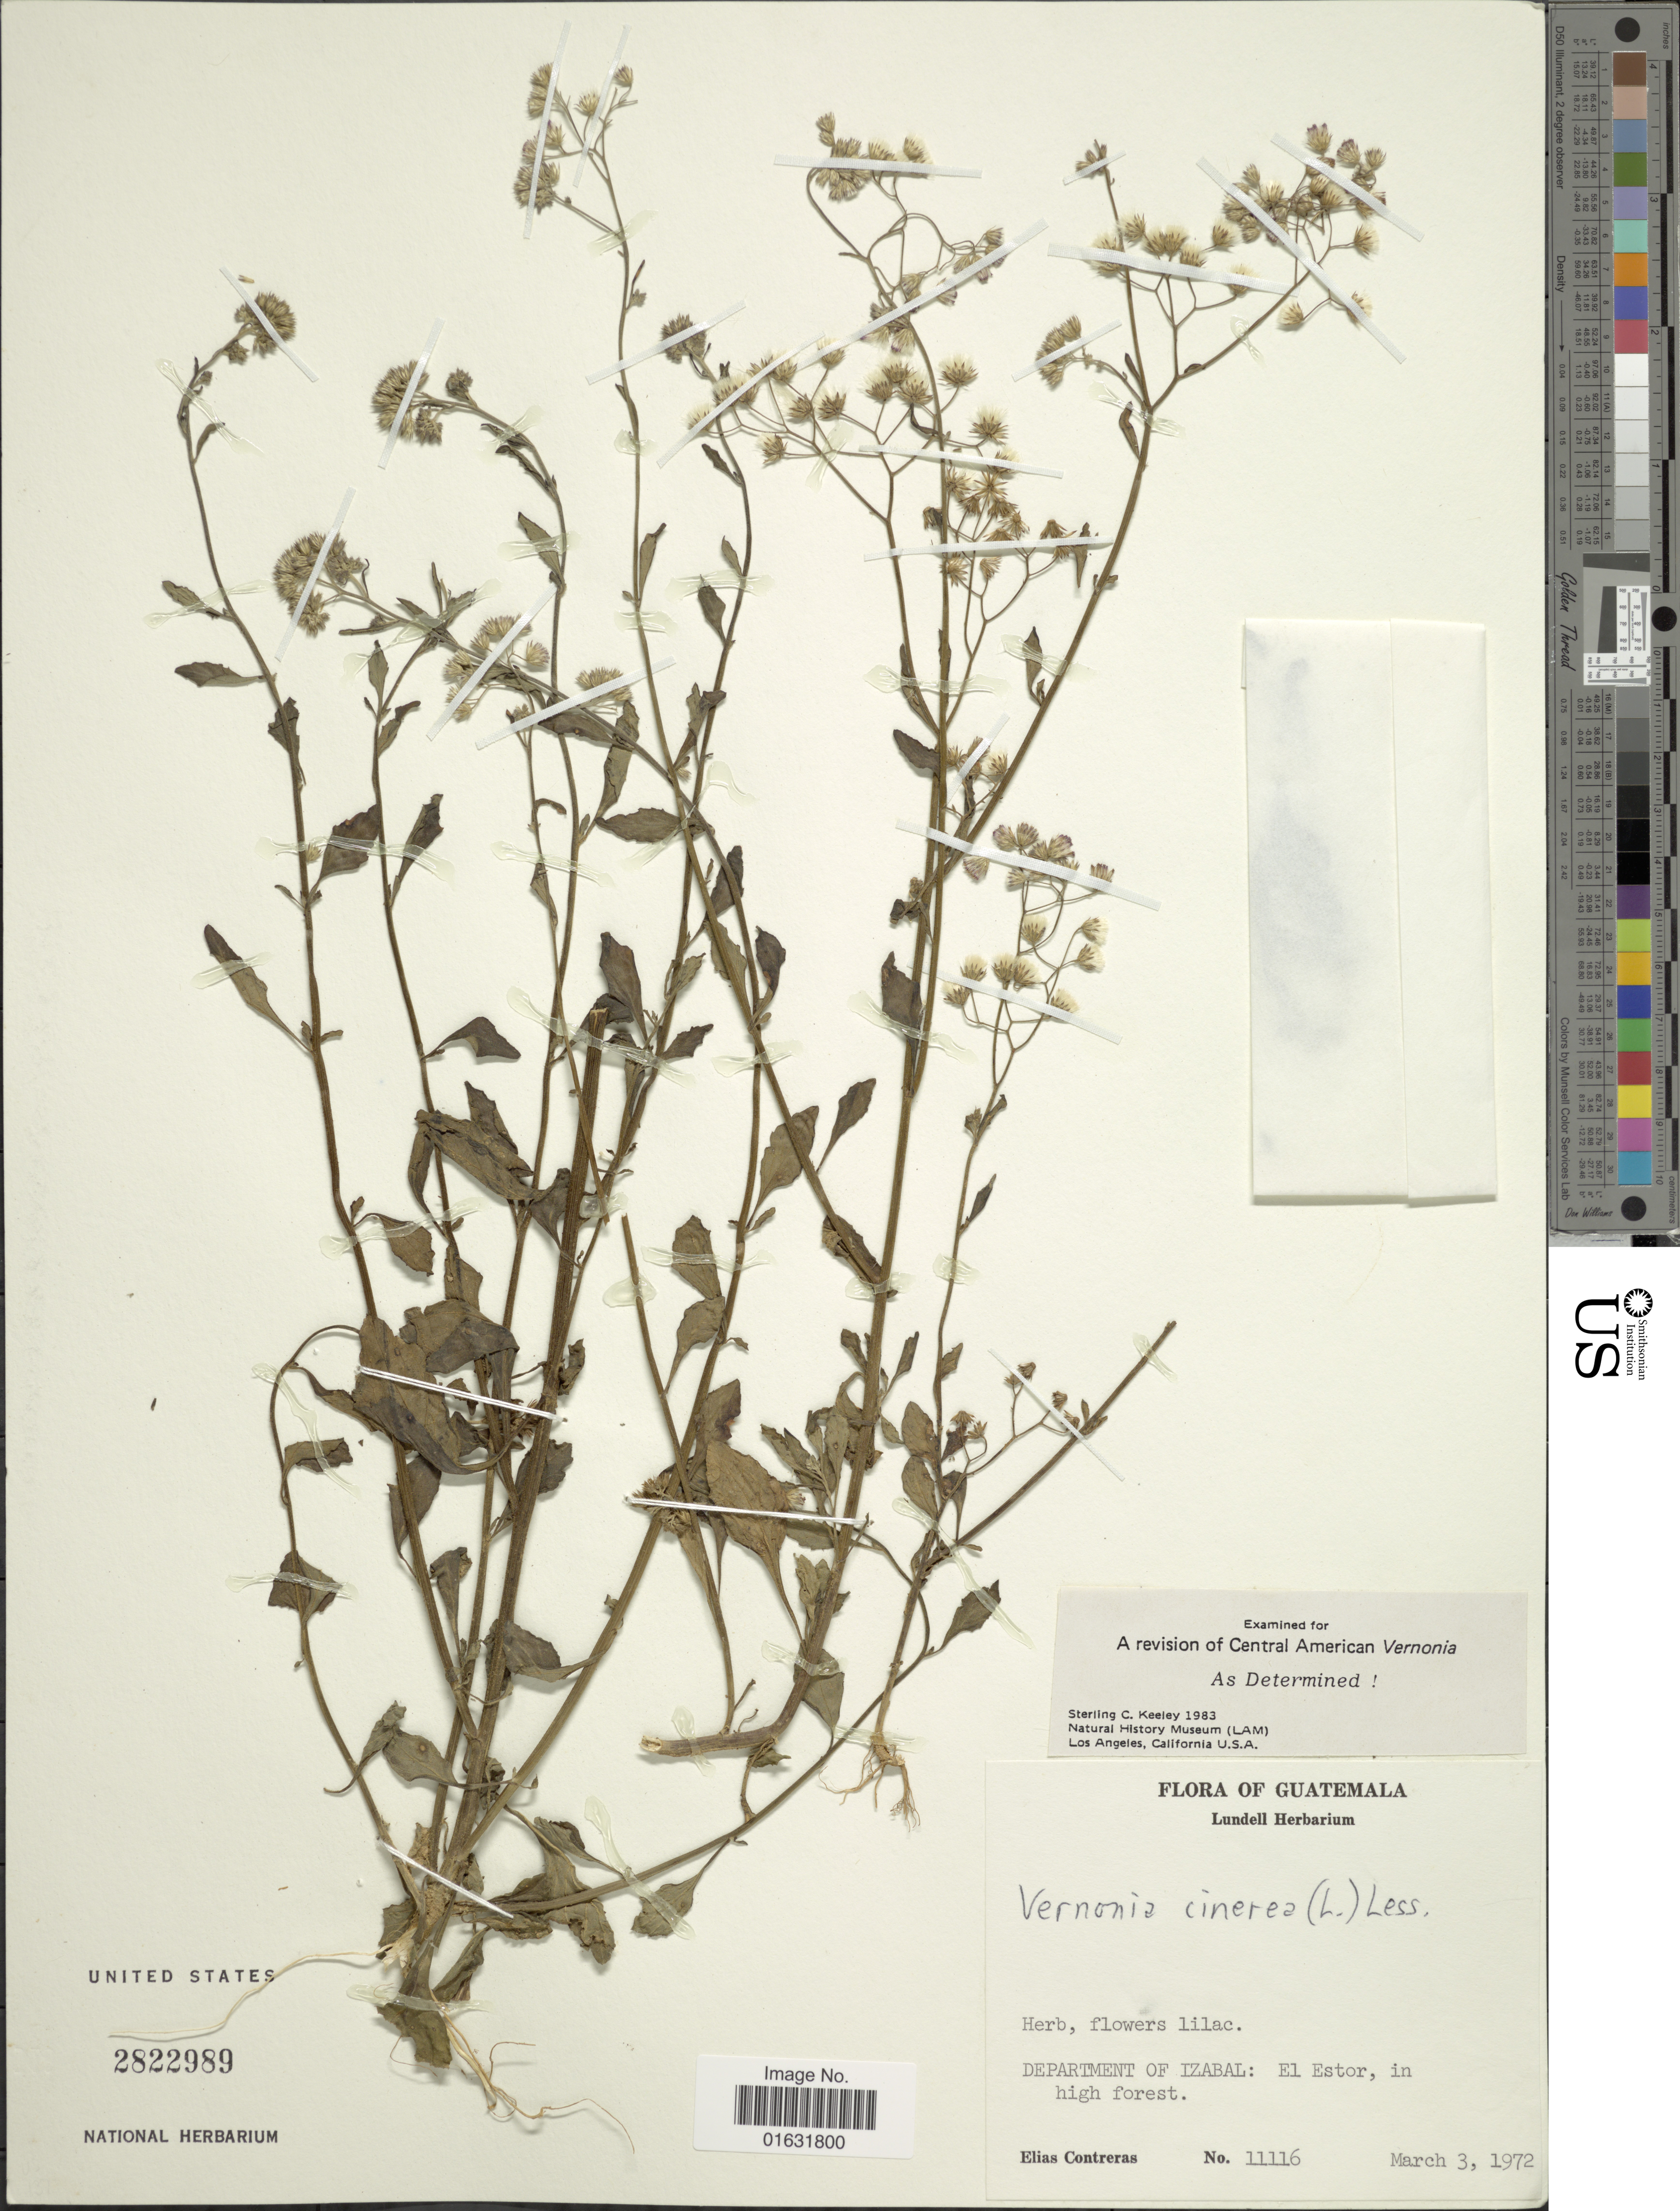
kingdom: Plantae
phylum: Tracheophyta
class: Magnoliopsida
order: Asterales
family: Asteraceae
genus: Cyanthillium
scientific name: Cyanthillium cinereum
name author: (L.) H. Rob.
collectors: E. Contreras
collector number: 11116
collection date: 1972-03-03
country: Guatemala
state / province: Izabal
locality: Department of Izabal, El Estor , in high forest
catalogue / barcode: US 2822989